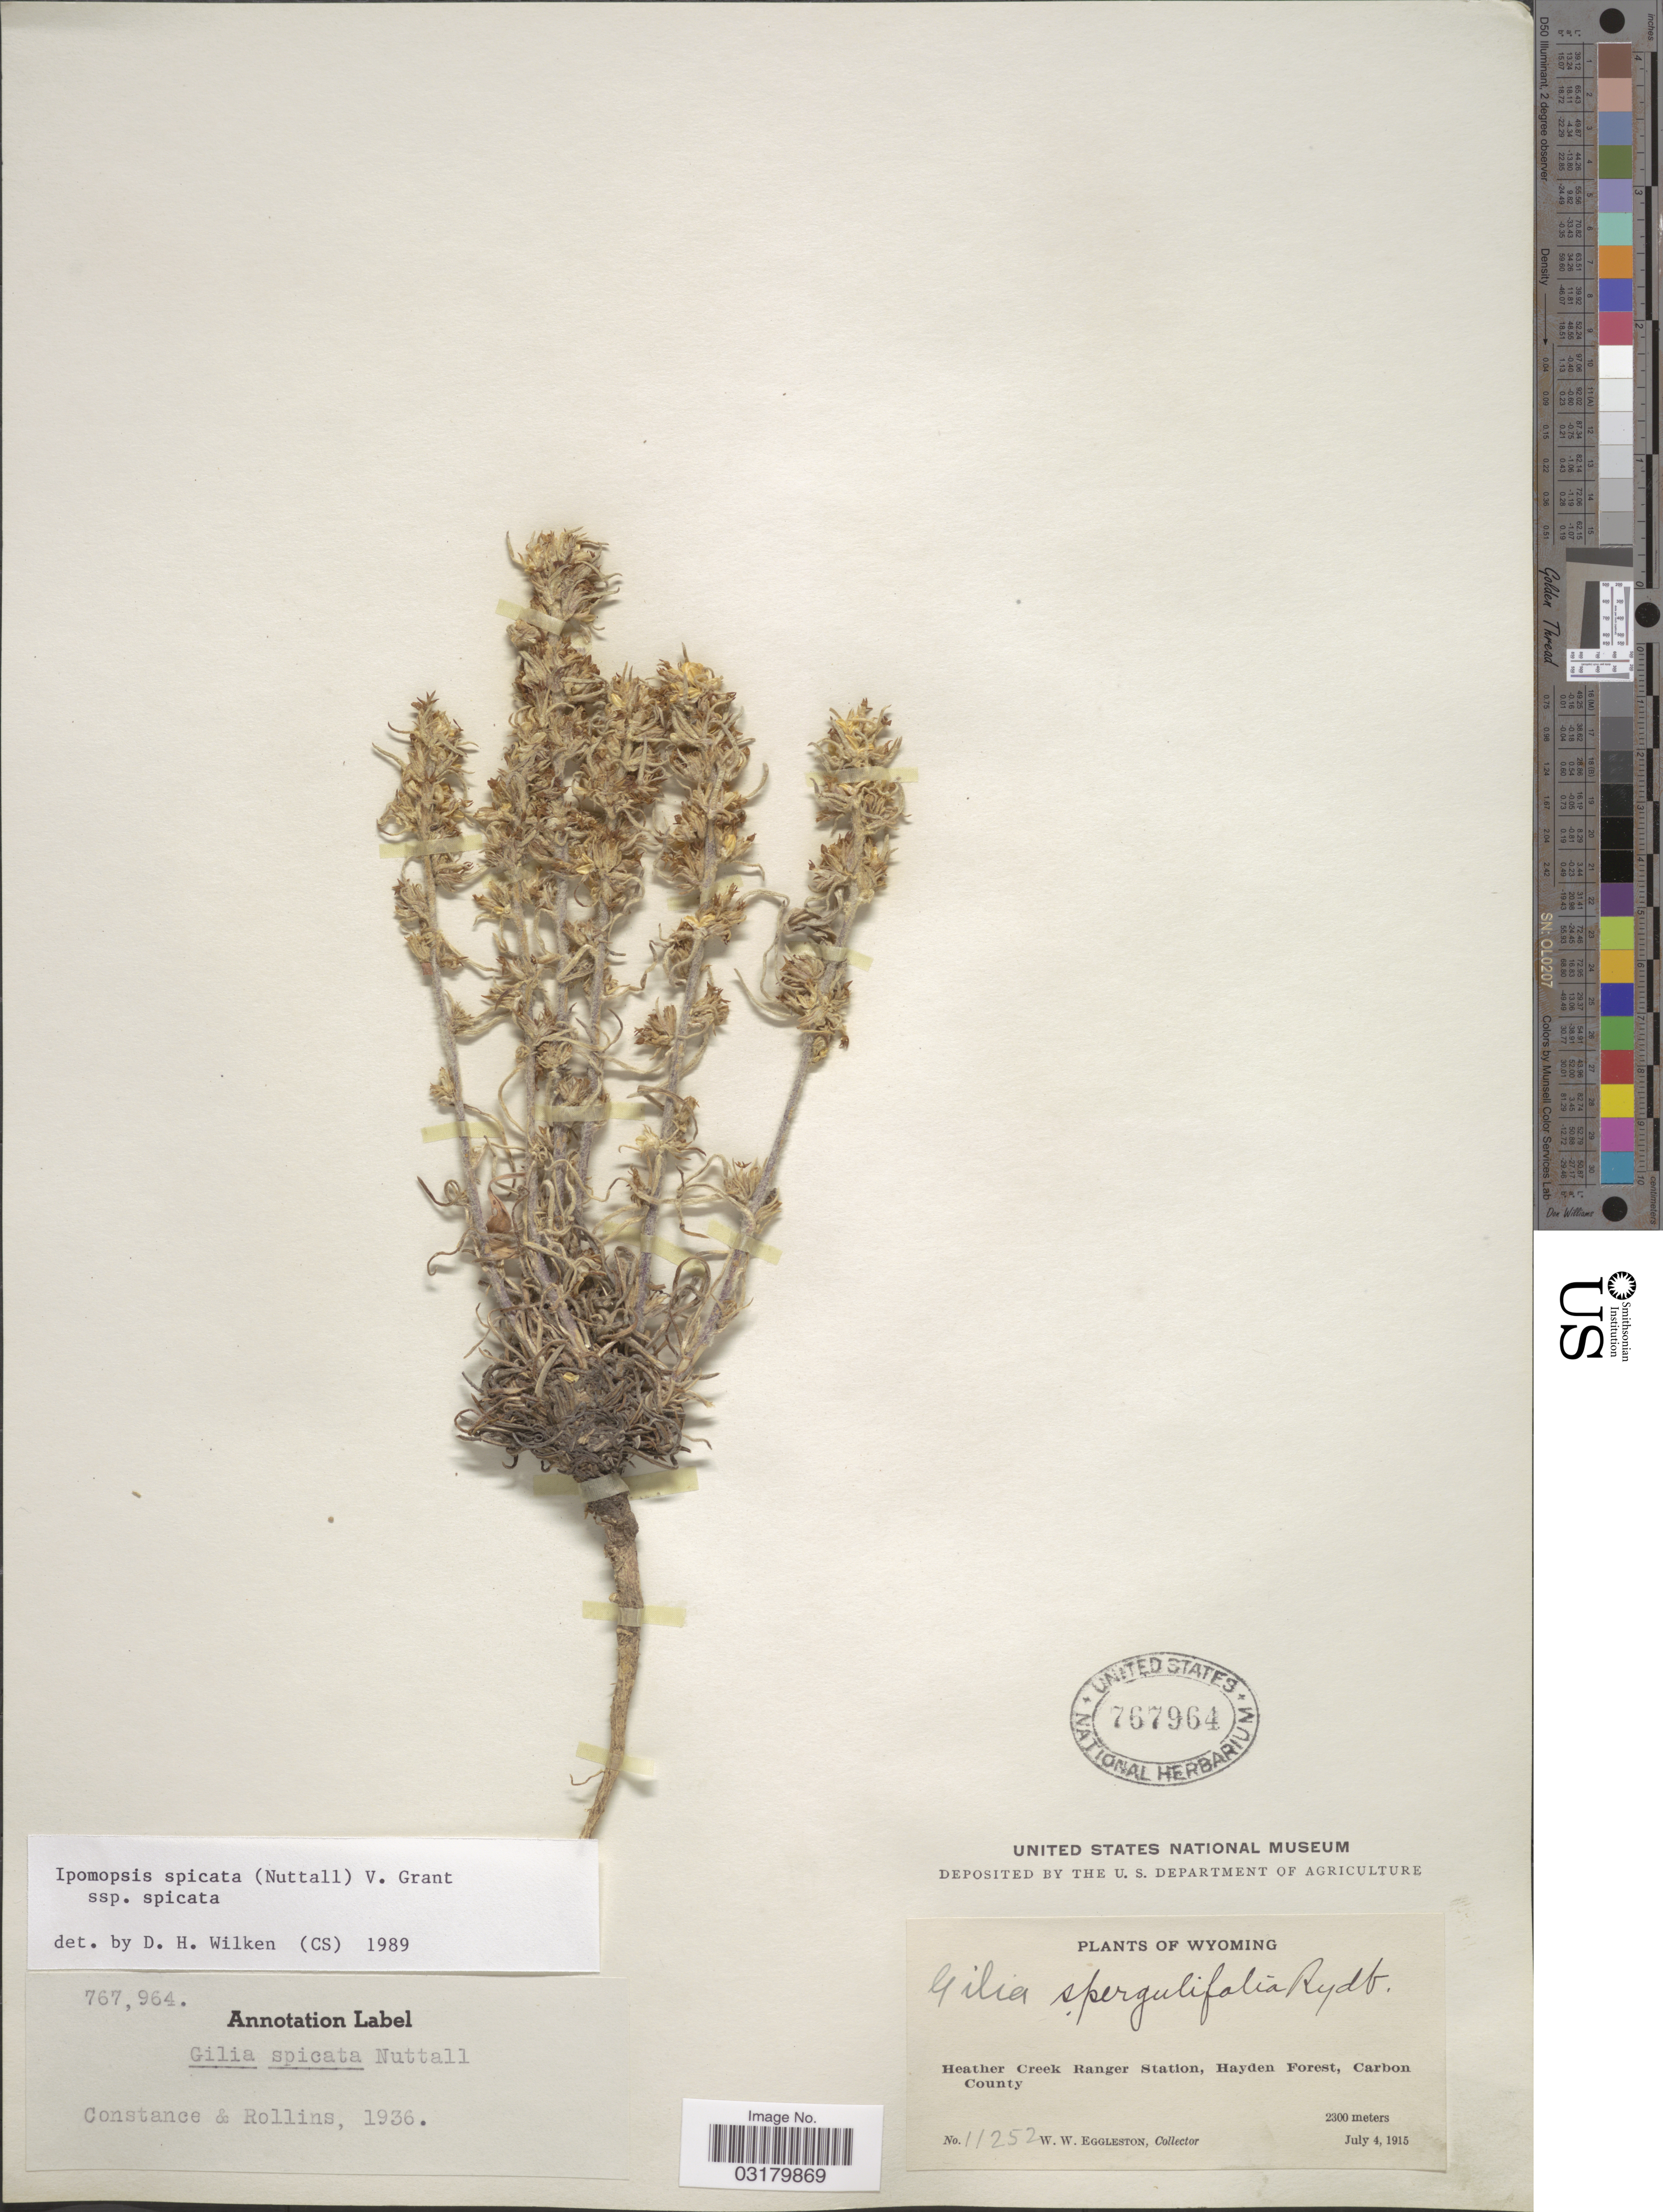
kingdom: Plantae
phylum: Tracheophyta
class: Magnoliopsida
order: Ericales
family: Polemoniaceae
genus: Ipomopsis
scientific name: Ipomopsis spicata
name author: (Nutt.) V.E. Grant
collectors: W. W. Eggleston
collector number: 11252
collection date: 1915-07-04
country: United States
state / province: Wyoming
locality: Heather Creek Ranger Station, Hayden Forest, Carbon County.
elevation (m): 2300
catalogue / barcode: US 767964